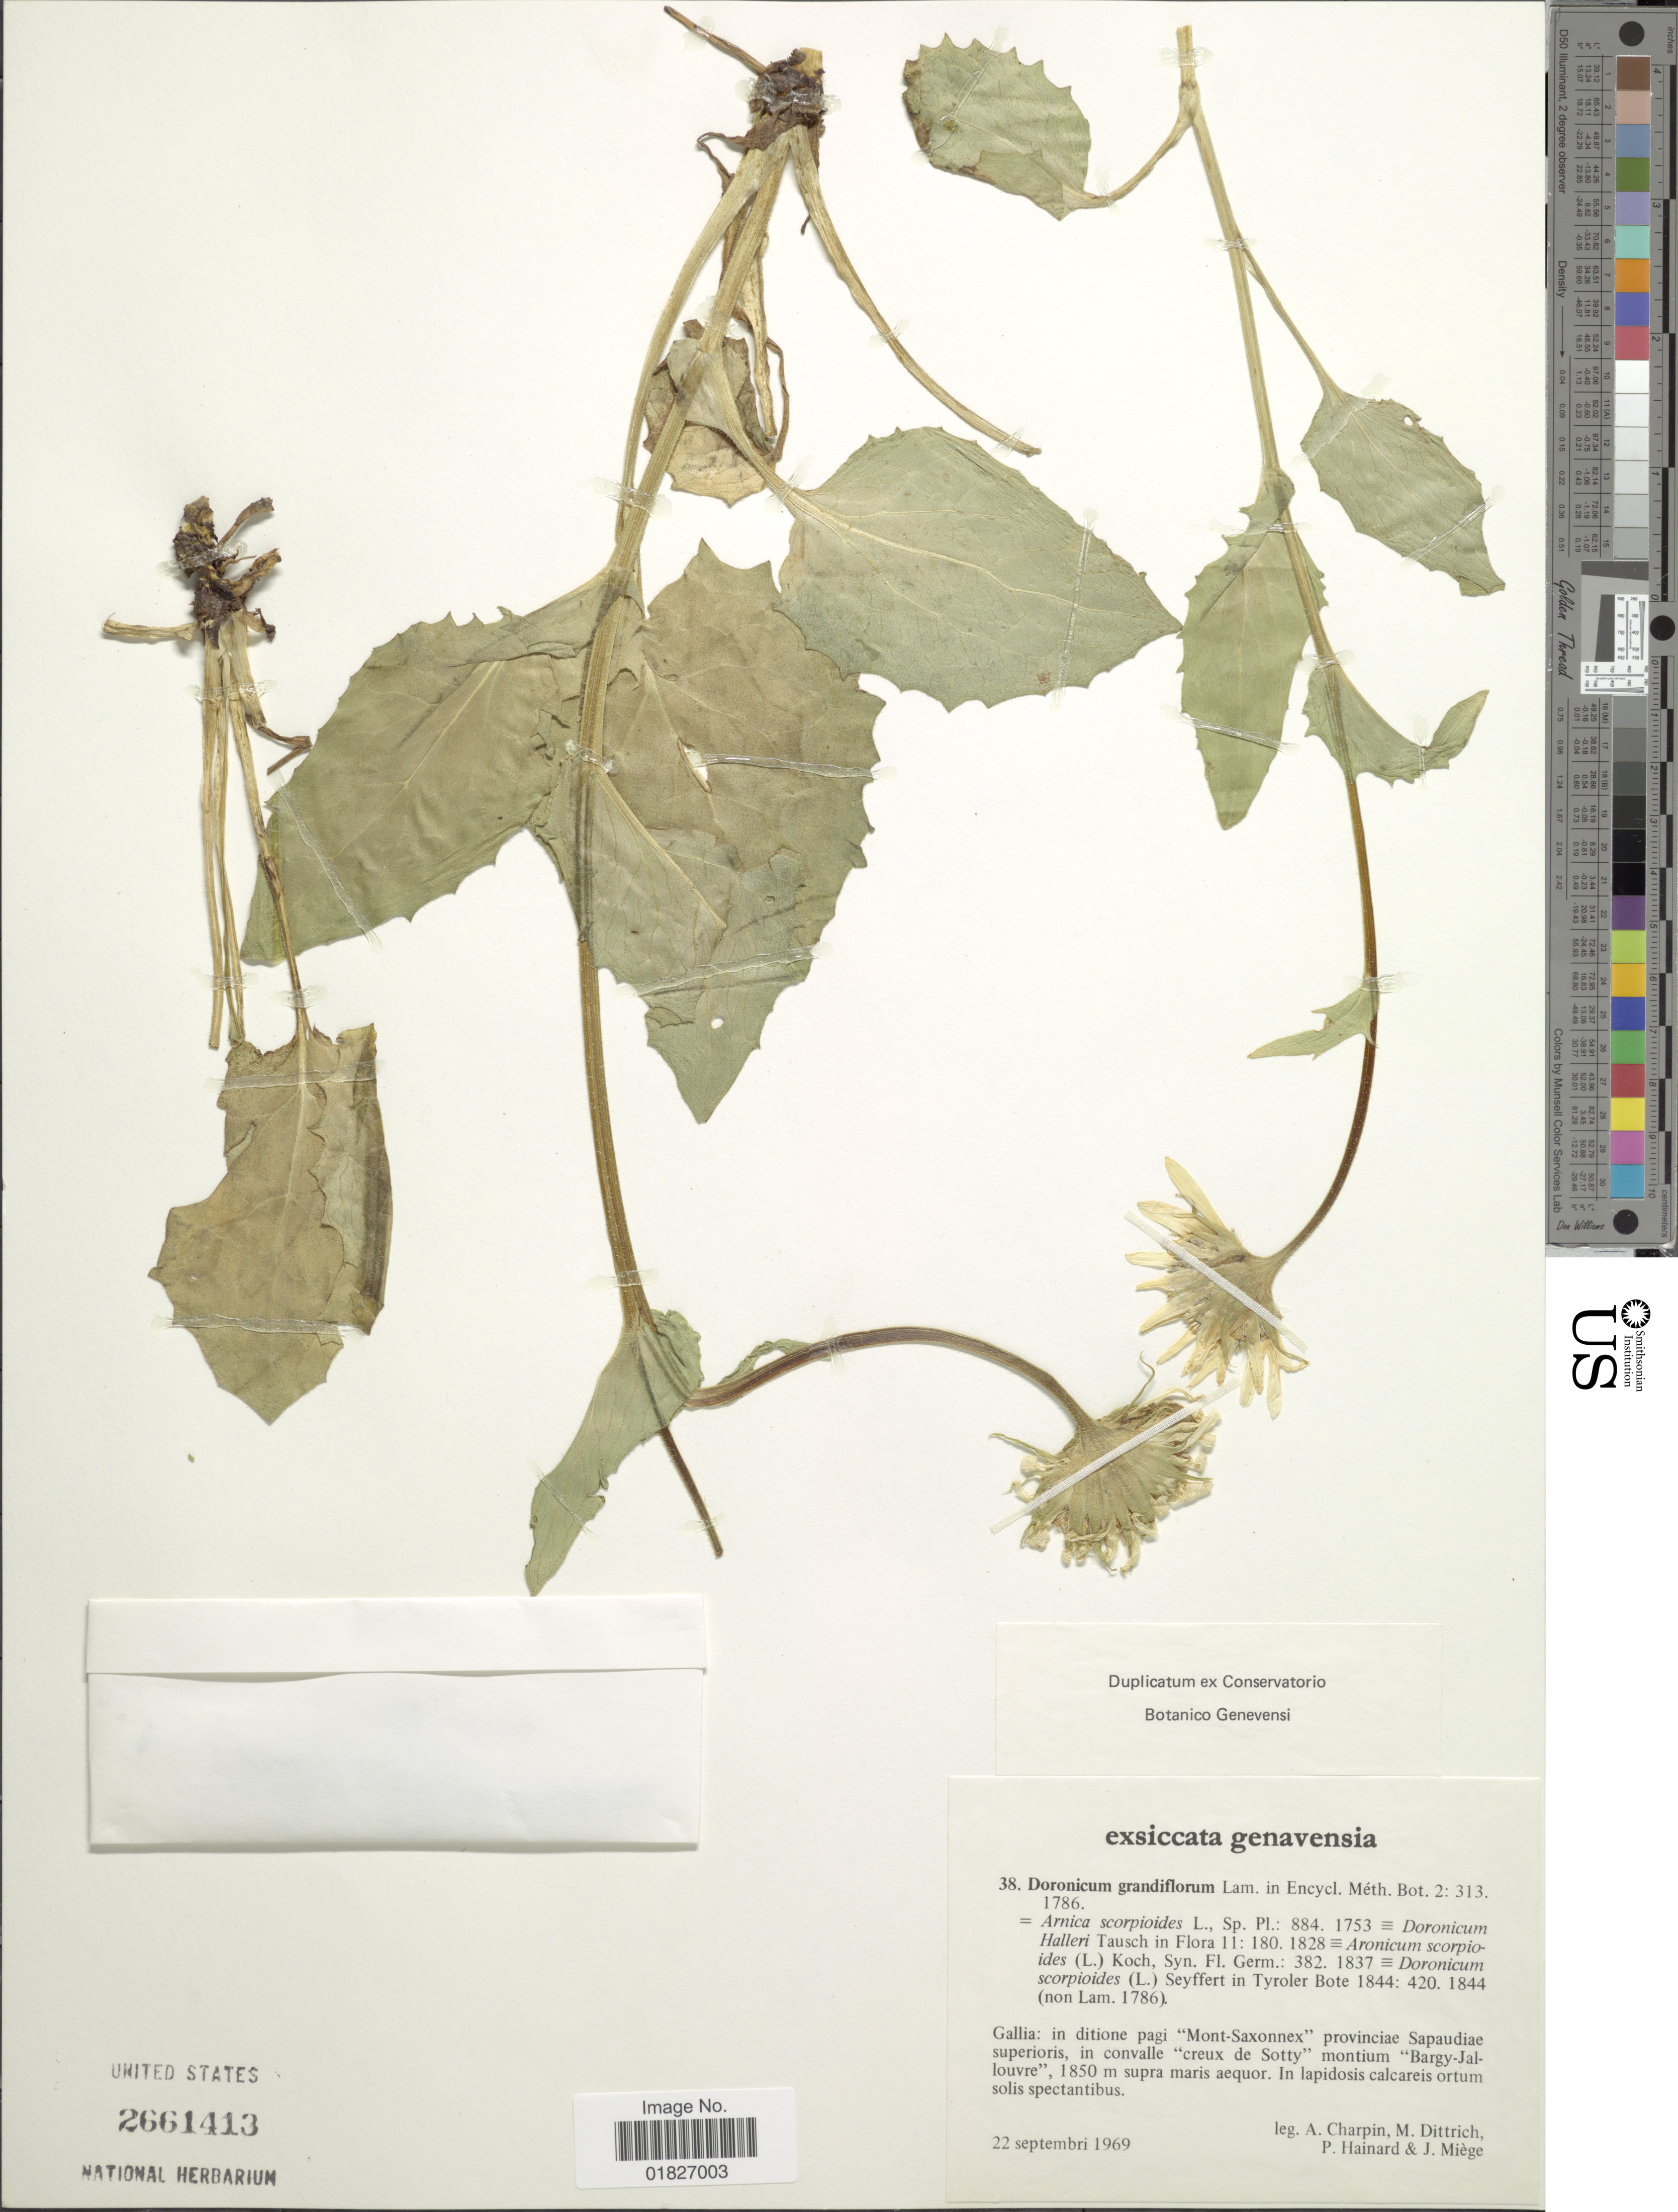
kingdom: Plantae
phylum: Tracheophyta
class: Magnoliopsida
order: Asterales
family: Asteraceae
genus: Doronicum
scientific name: Doronicum grandiflorum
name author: Lam.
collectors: A. Charpin, M. Dittrich, P. Hainard & J. Miége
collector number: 38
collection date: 1969-09-22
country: France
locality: Gallia, in ditione pagi Mont-Saxonnex, provinciae Sapaudiae superioris, in convalle creux de Sotty montium Bargy-Jallouvre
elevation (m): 1850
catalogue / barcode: US 2661413